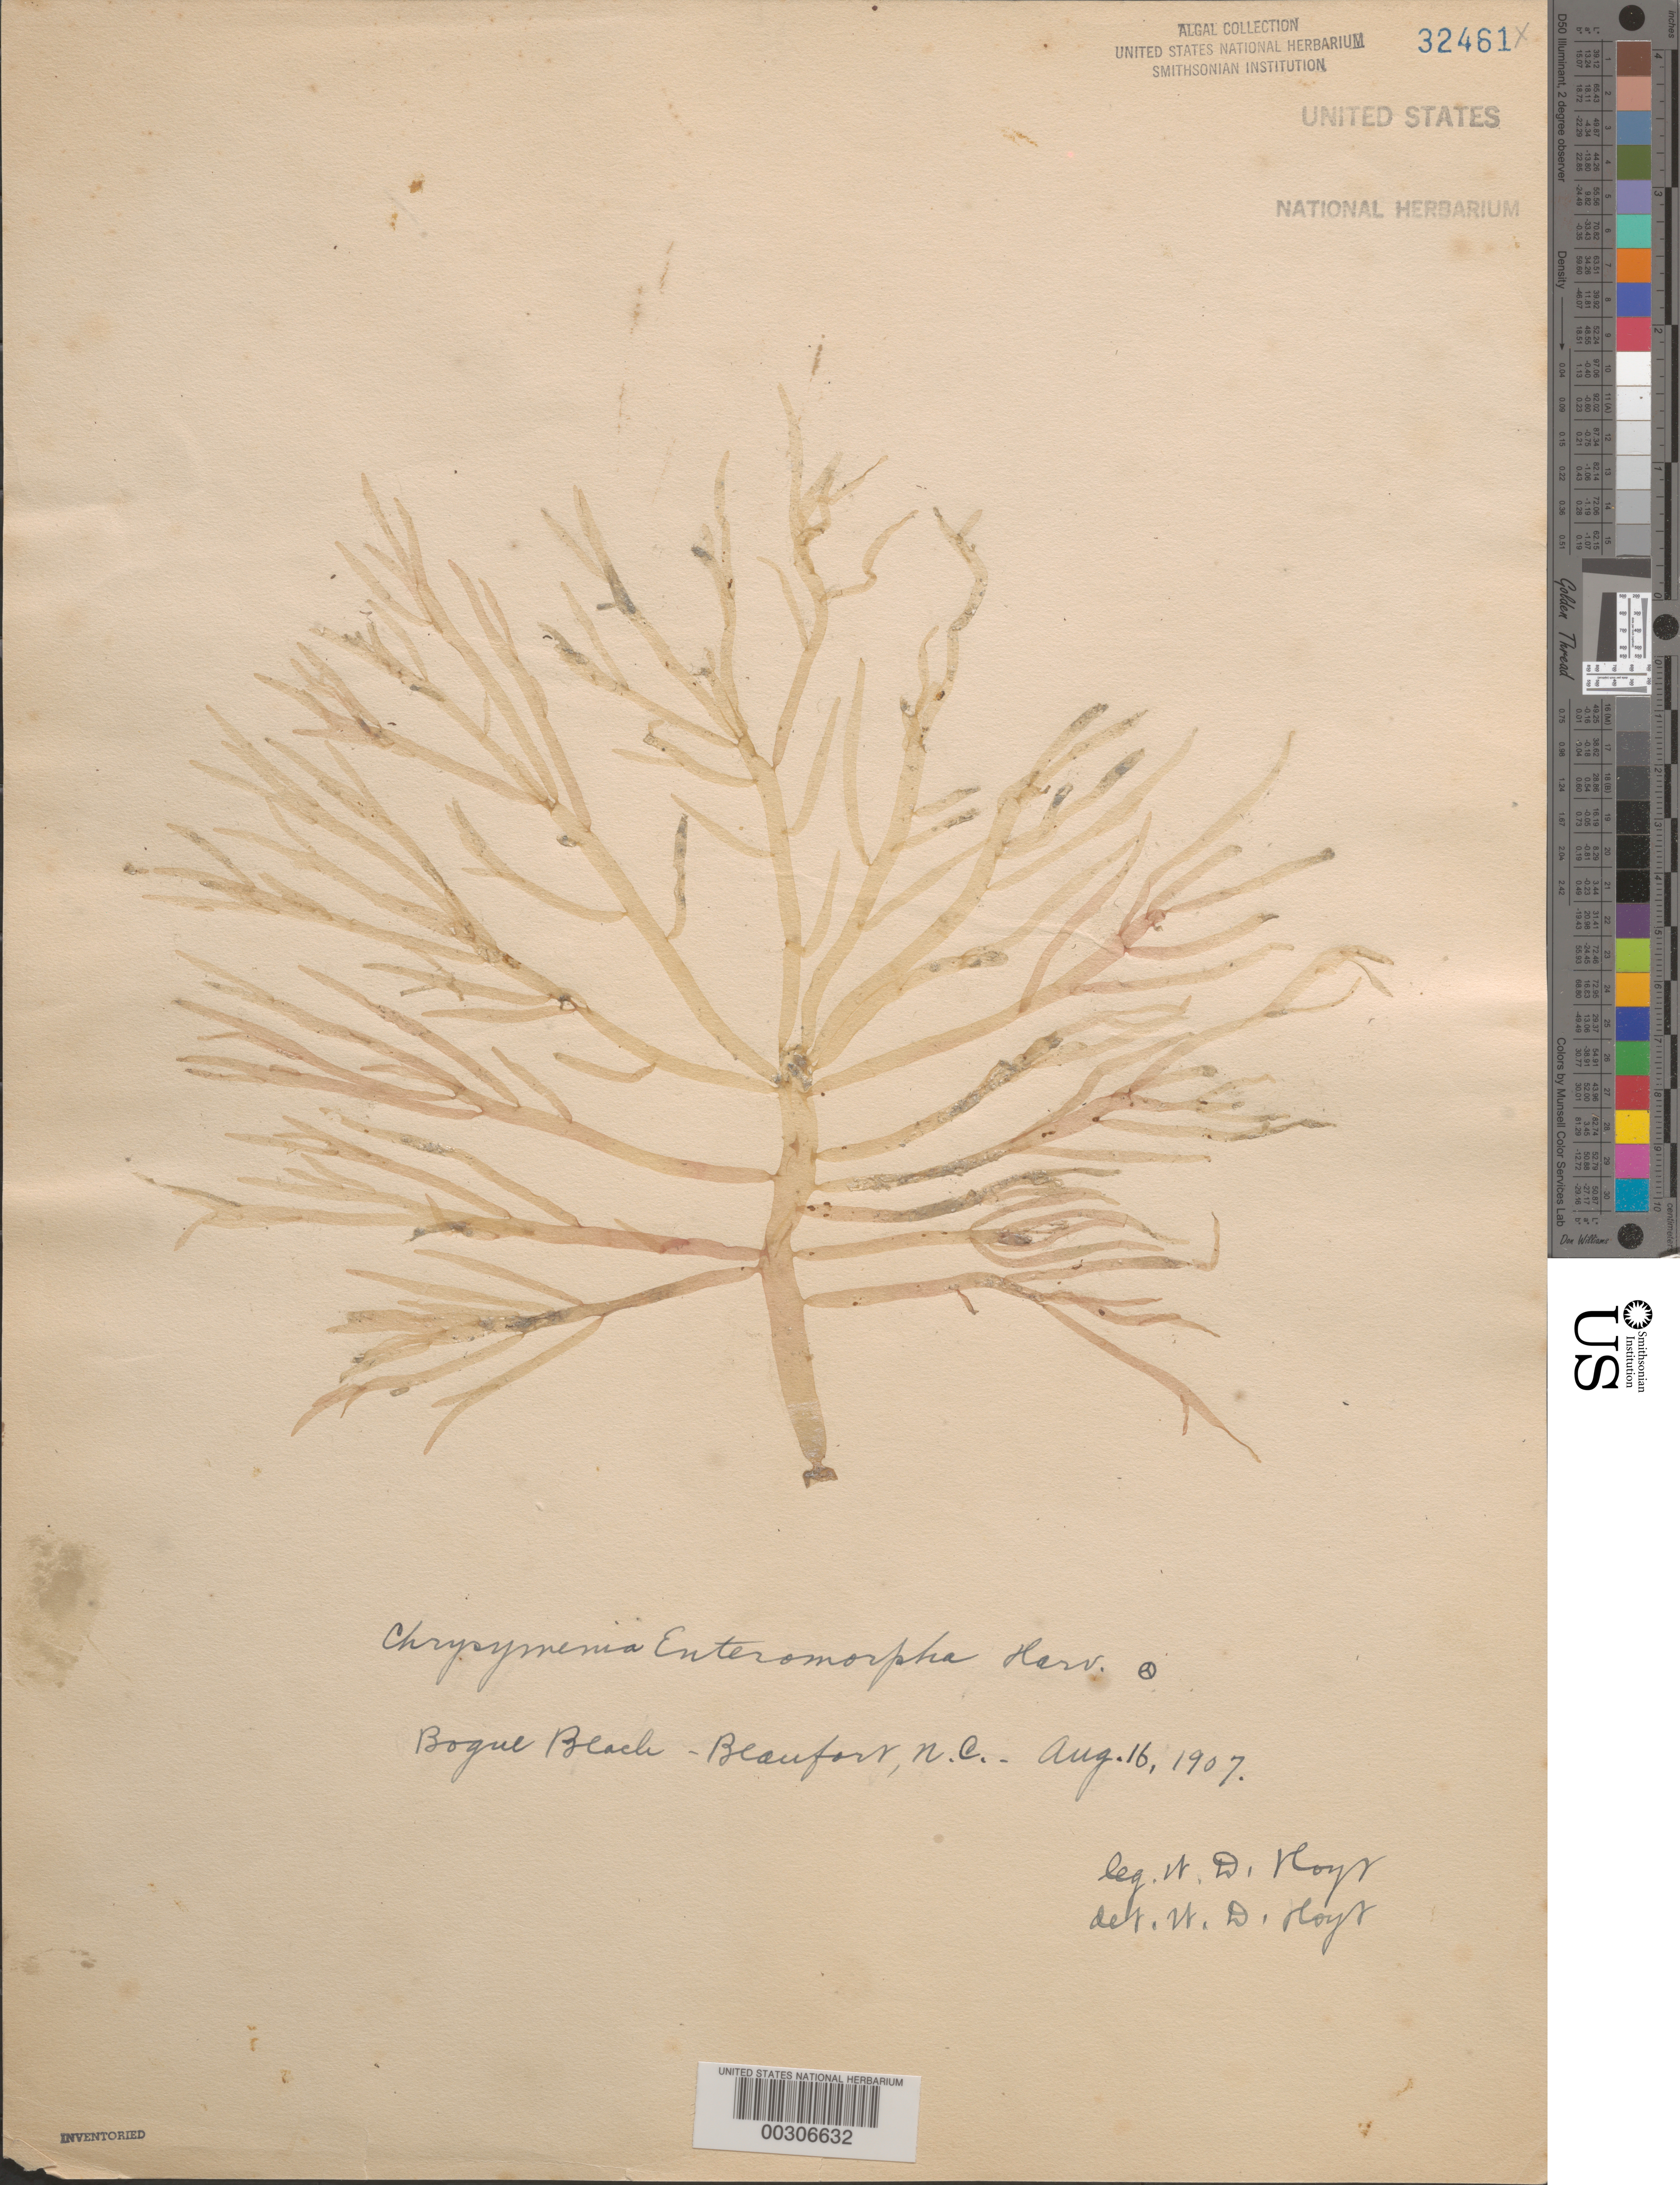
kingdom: Plantae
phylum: Rhodophyta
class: Florideophyceae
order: Rhodymeniales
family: Rhodymeniaceae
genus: Botryocladia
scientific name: Botryocladia enteromorpha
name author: (Harv.) W.E. Schmidt et al. in W.E. Schmidt et al.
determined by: Algae name updating Project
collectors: W. D. Hoyt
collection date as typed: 16 Aug 1907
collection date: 1907-08-16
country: United States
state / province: North Carolina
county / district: Carteret County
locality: Beaufort, Bogue Beach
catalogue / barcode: US 32461